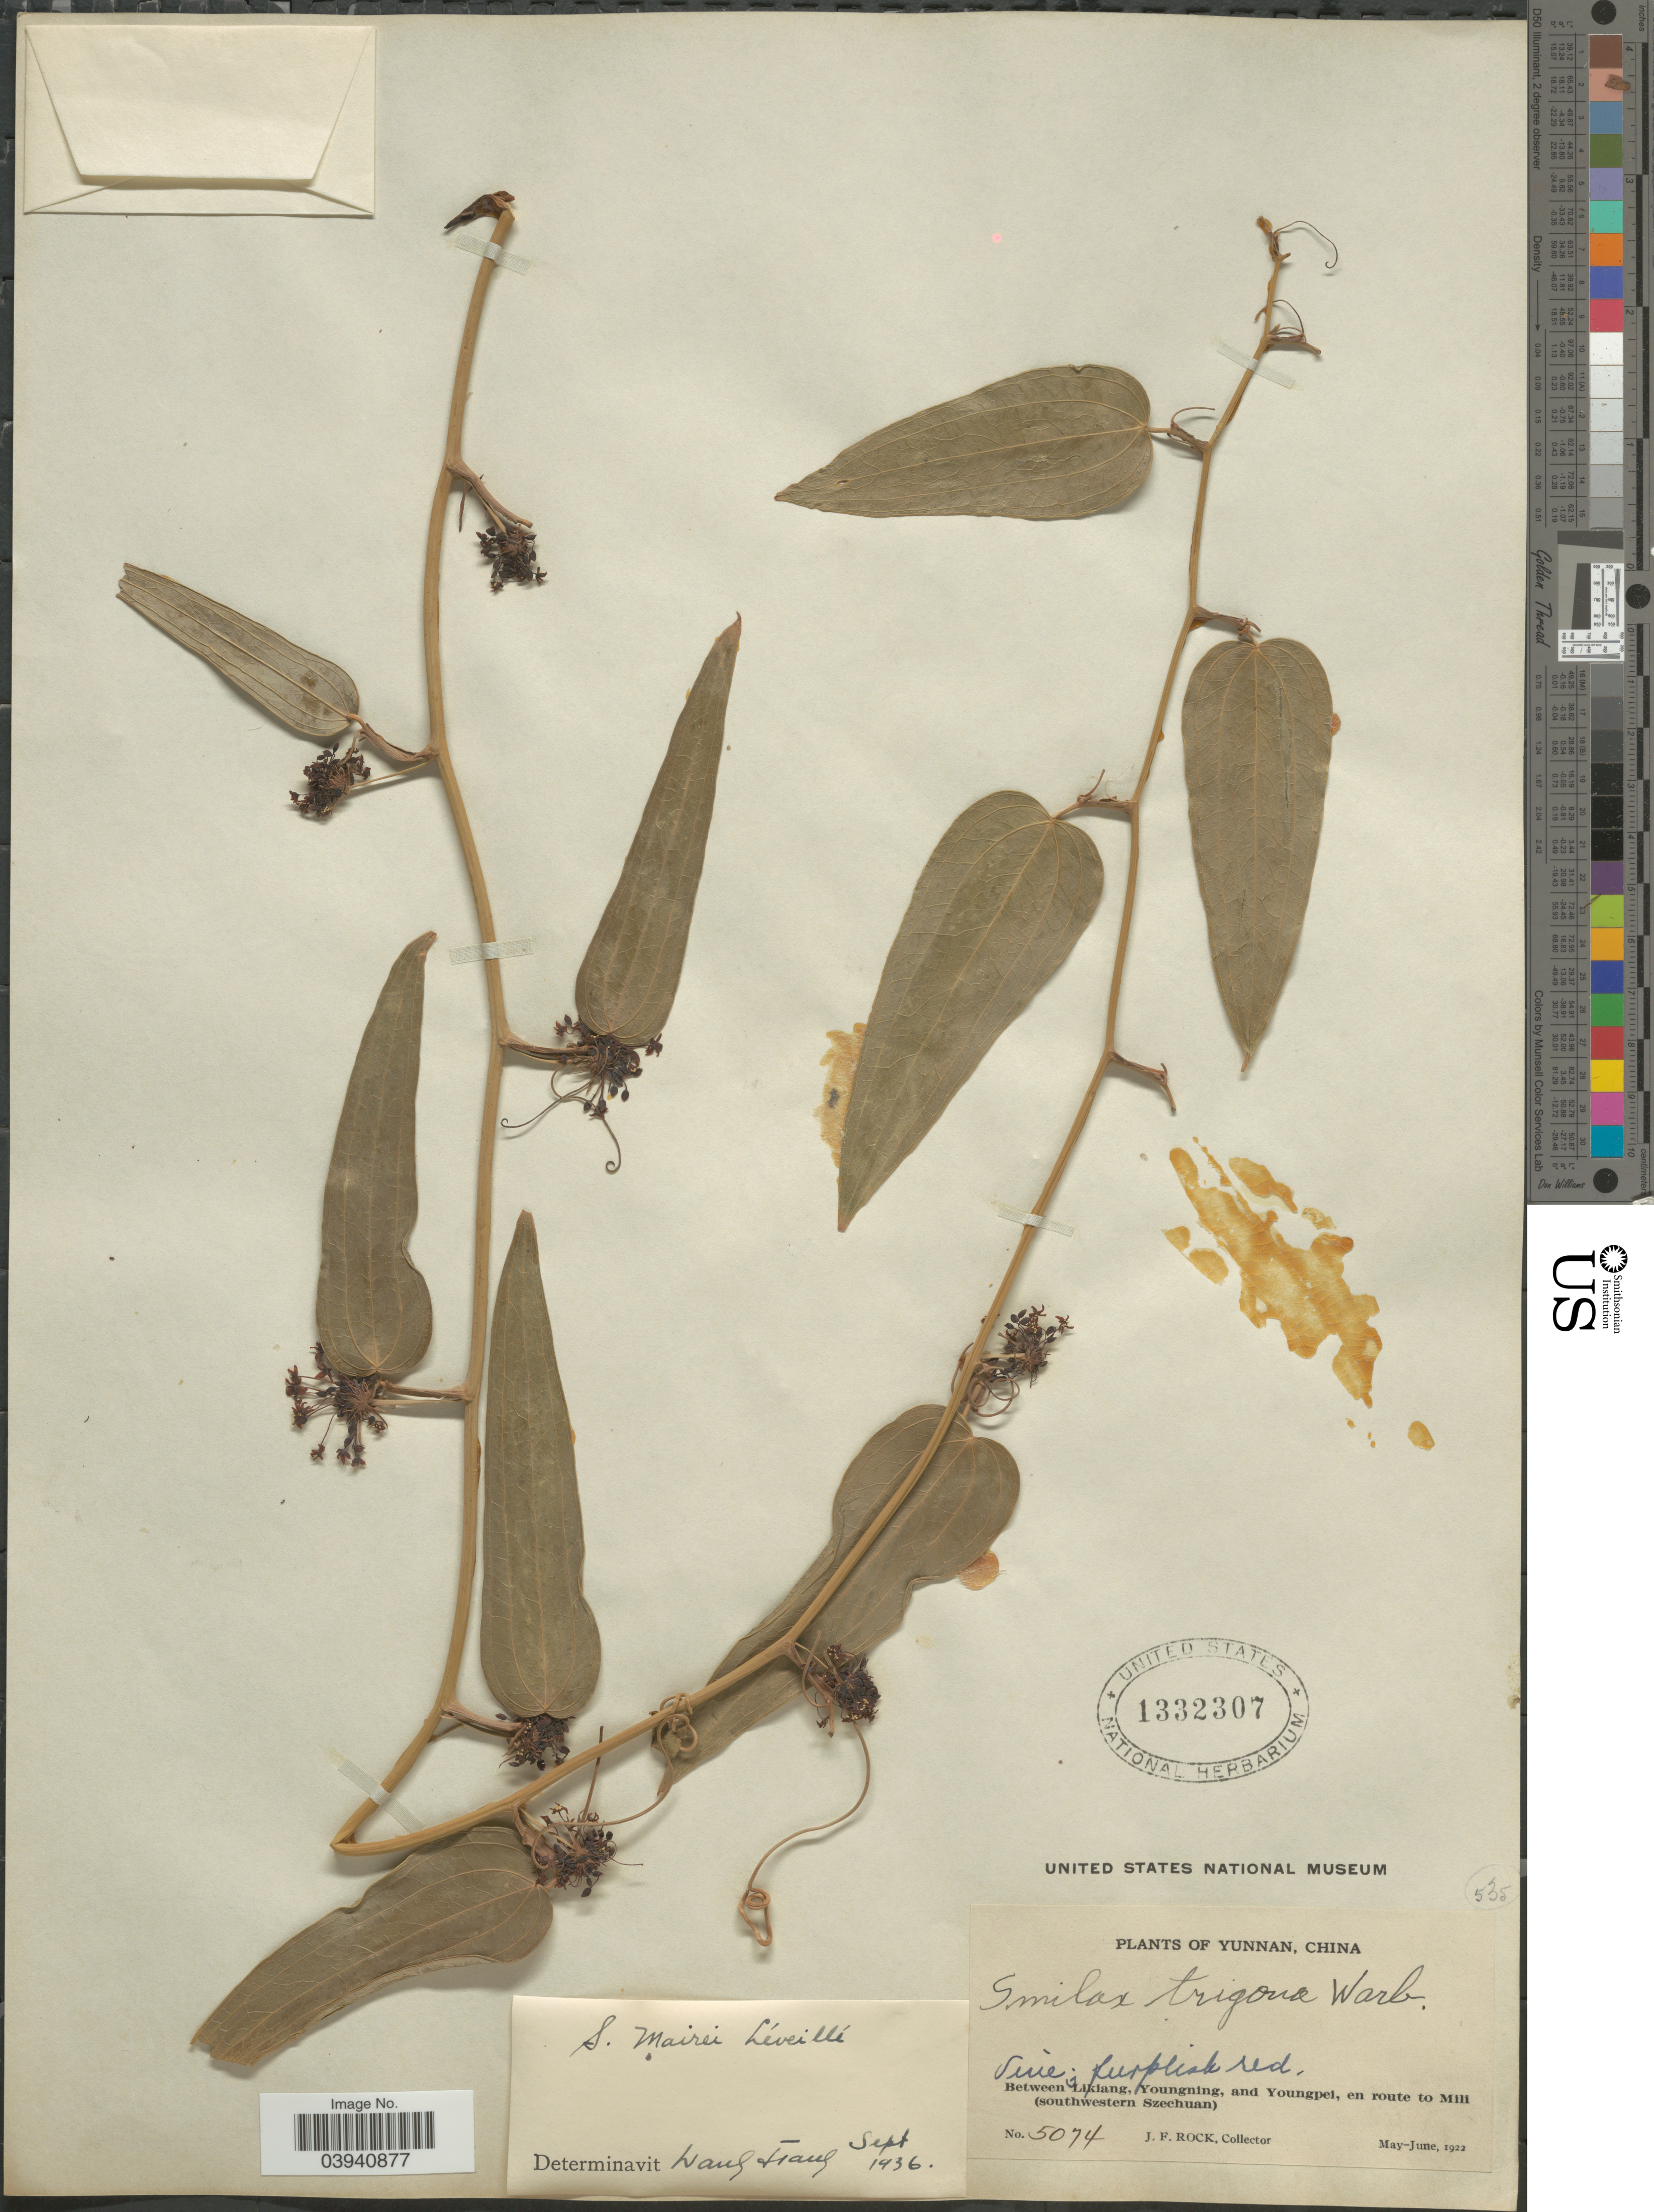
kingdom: Plantae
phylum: Tracheophyta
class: Liliopsida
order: Liliales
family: Smilacaceae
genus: Smilax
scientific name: Smilax mairei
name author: H. Lév.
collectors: J. Rock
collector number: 5074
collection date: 1922-05/1922-06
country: China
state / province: Yunnan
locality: Between Likiang, Youngning, and Youngpei, en route to Mili (southwestern Szechuan).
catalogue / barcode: US 1332307